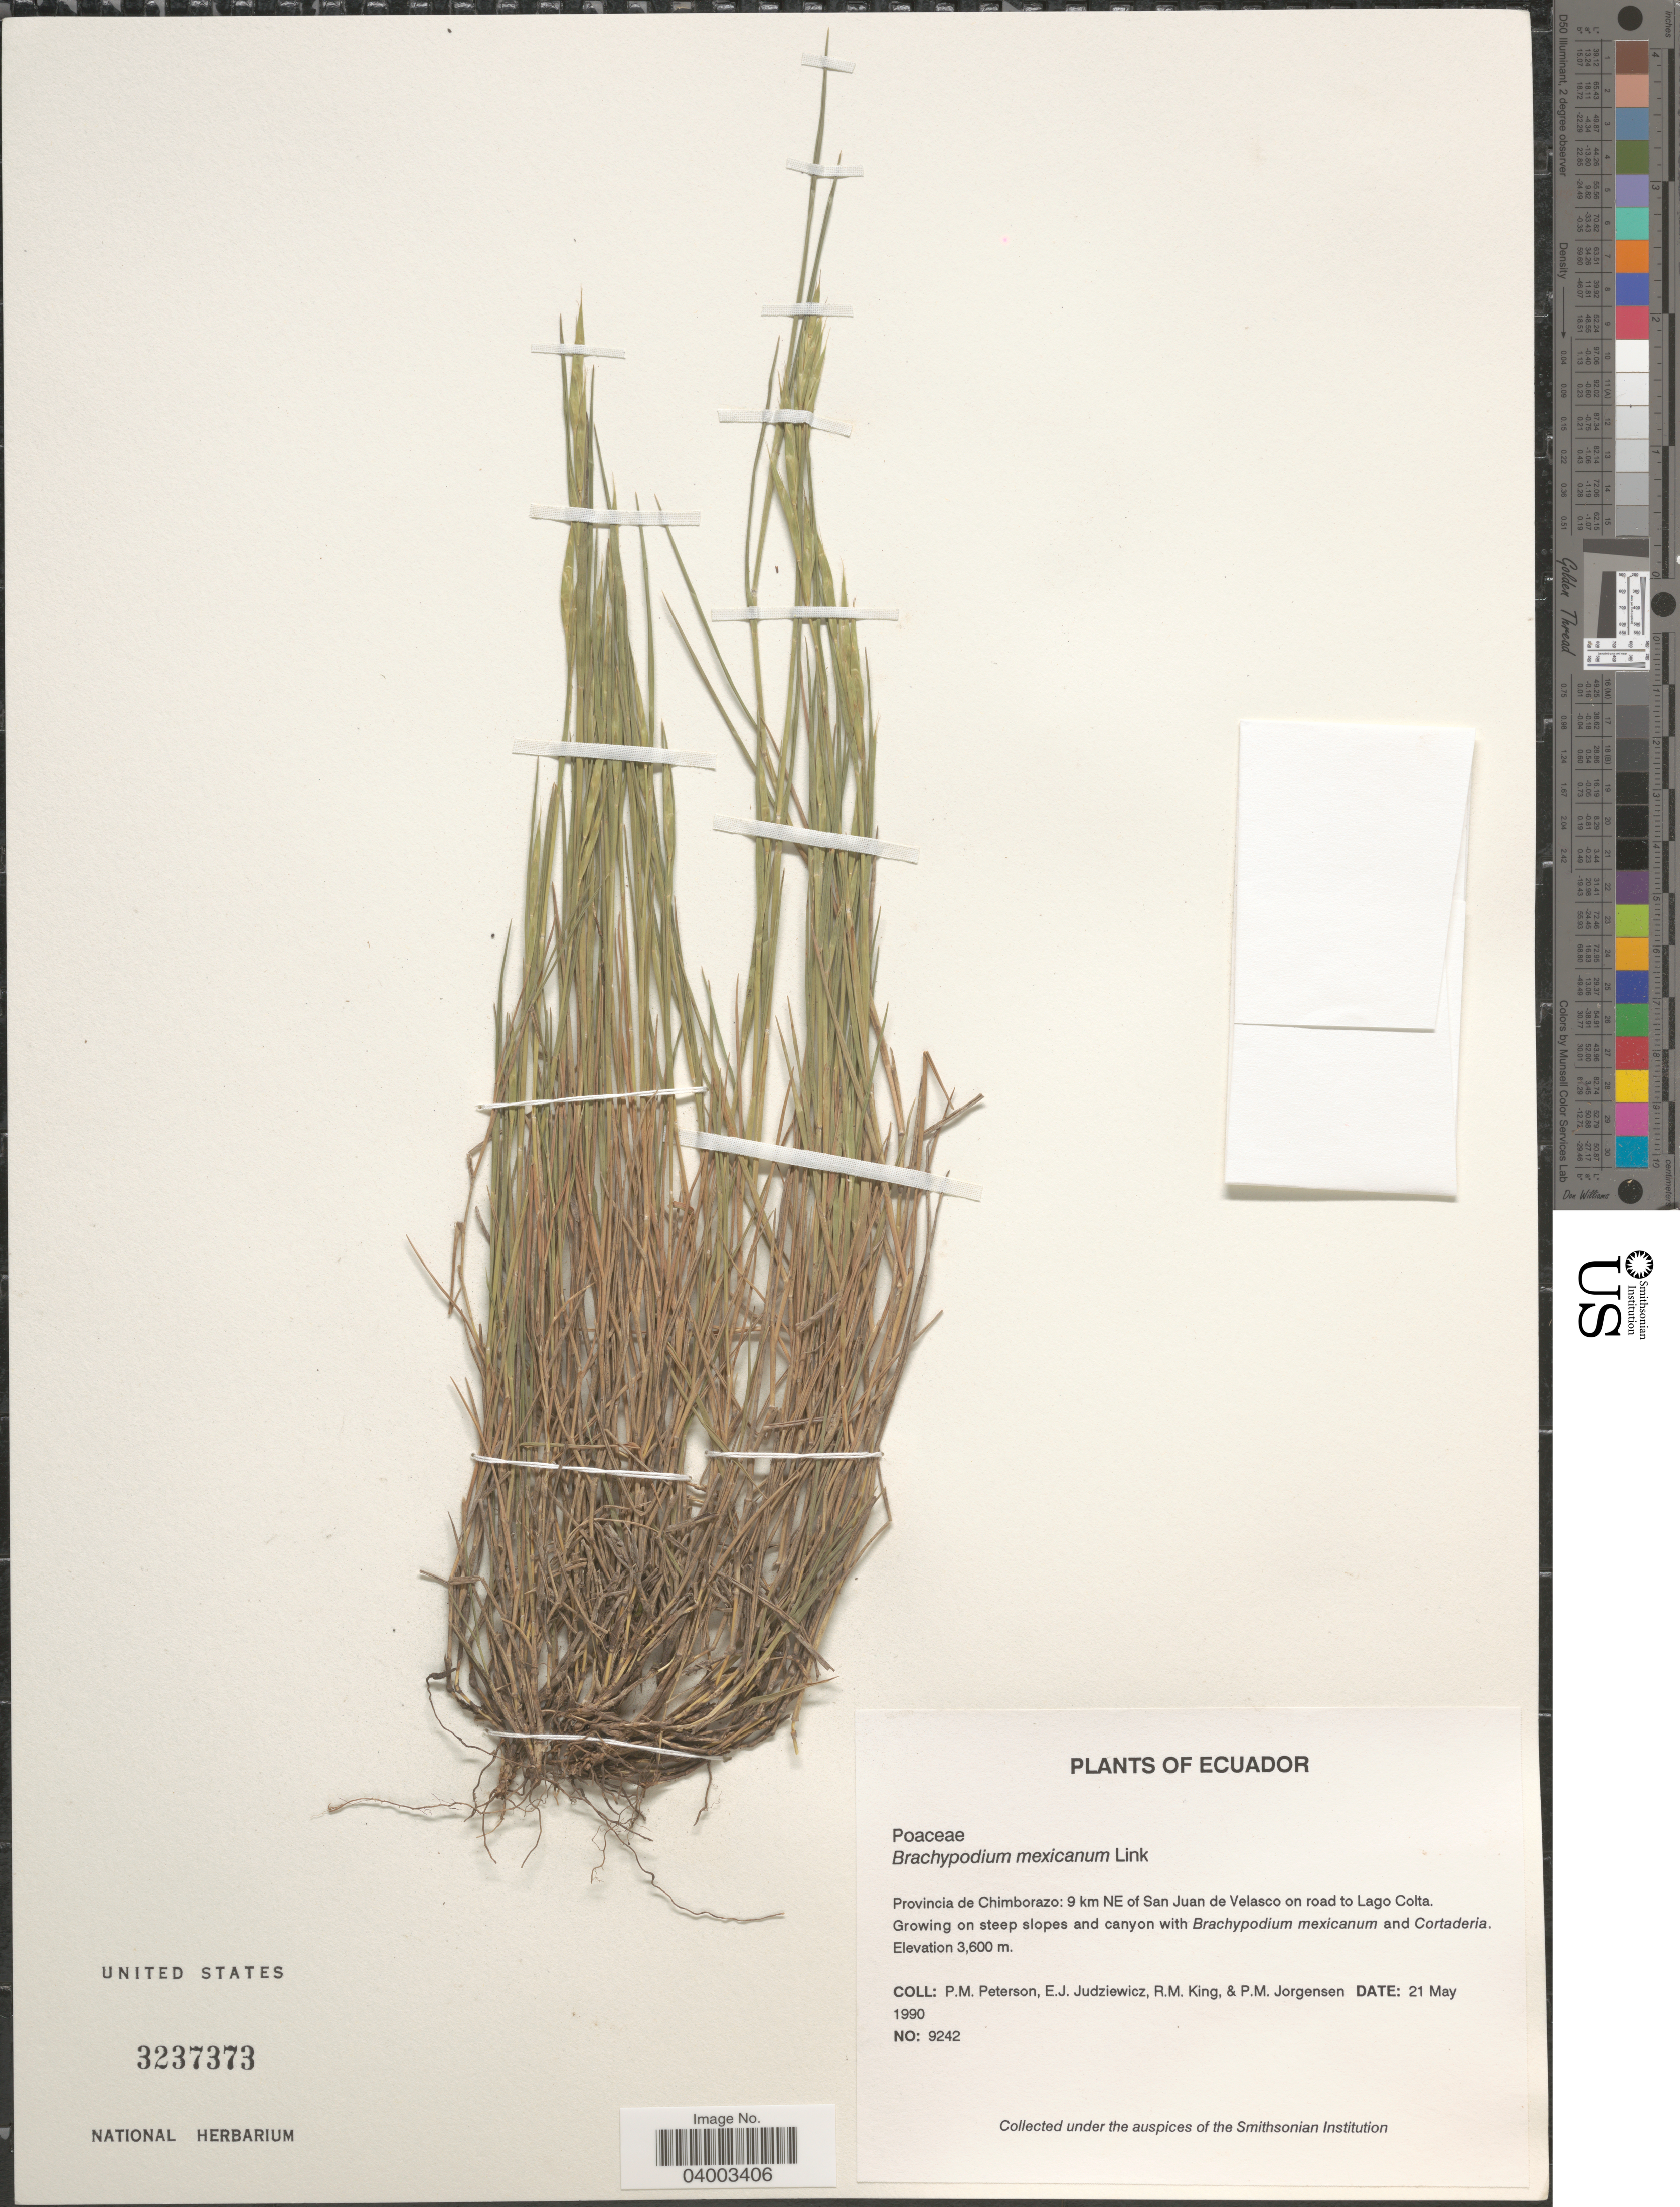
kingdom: Plantae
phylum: Tracheophyta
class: Liliopsida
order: Poales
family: Poaceae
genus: Brachypodium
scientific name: Brachypodium mexicanum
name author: (Roem. & Schult.) Link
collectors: P. M. Peterson, E. J. Judziewicz, R. M. King & P. M. Jørgensen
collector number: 9242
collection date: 1990-05-21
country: Ecuador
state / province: Chimborazo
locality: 9 km NE of San Juan de Velasco on road to Lago Colta.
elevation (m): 3600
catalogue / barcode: US 3237373